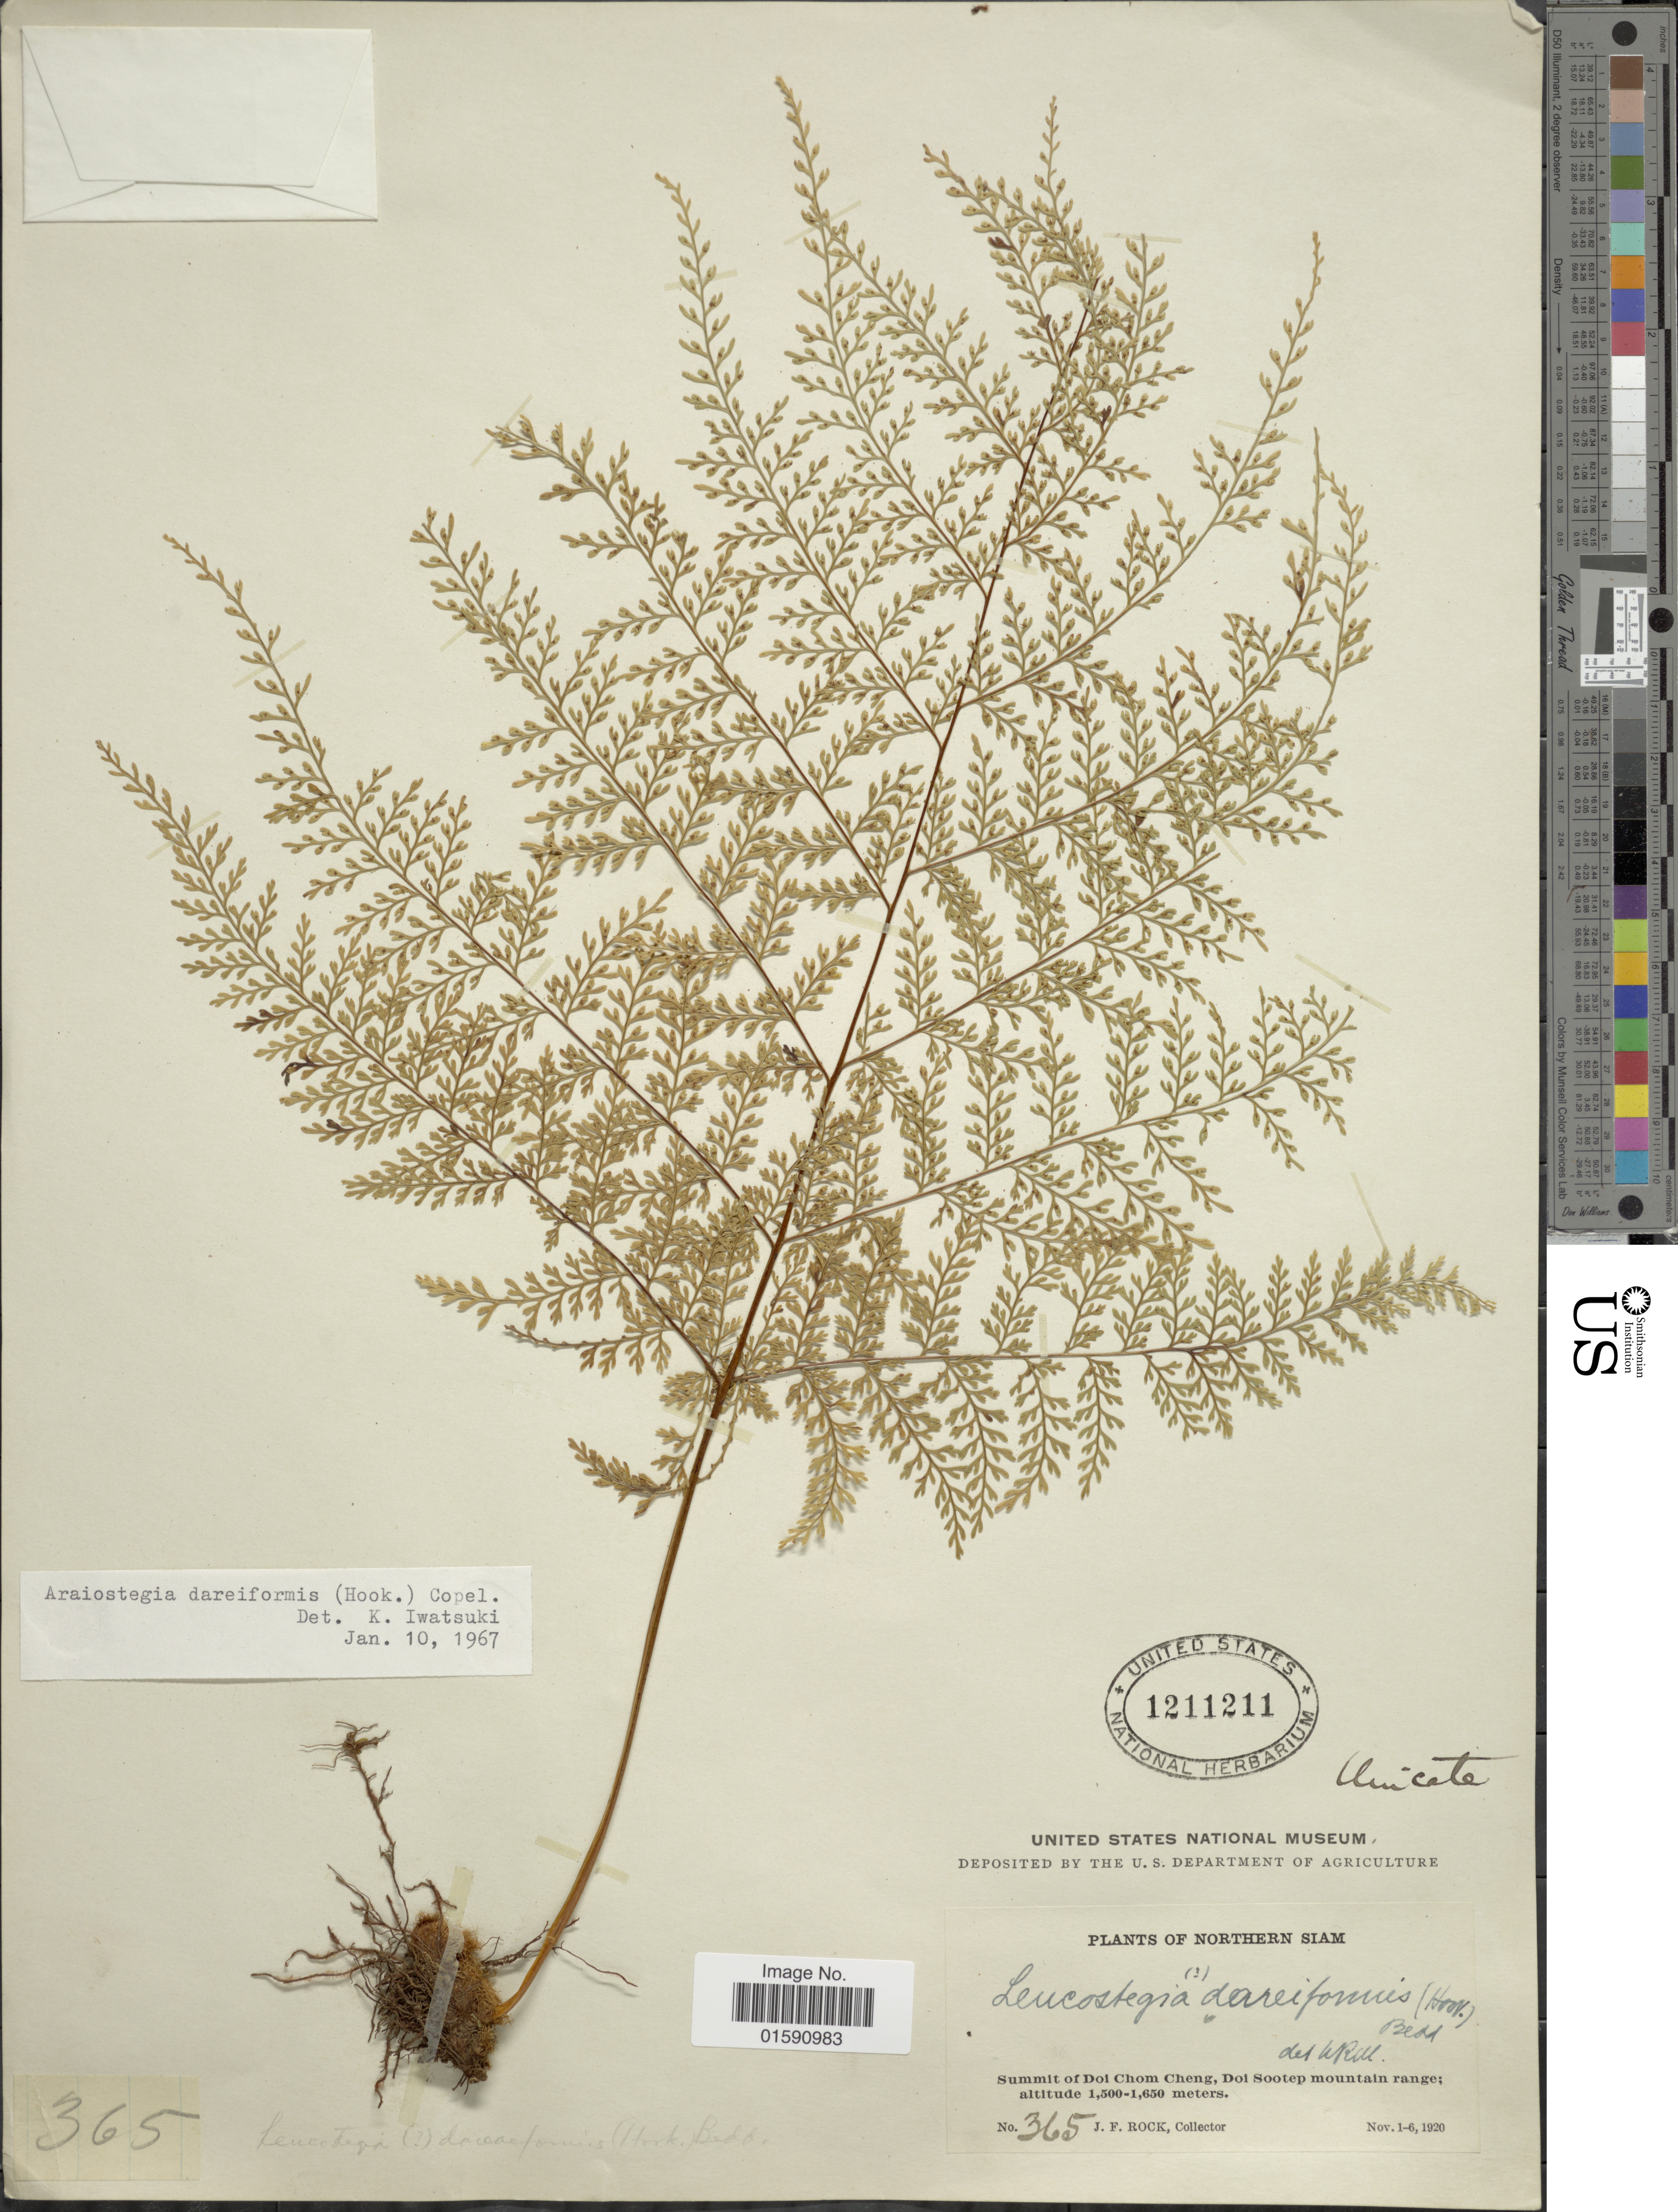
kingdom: Plantae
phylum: Tracheophyta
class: Polypodiopsida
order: Polypodiales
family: Polypodiaceae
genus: Gymnogrammitis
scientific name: Gymnogrammitis dareiformis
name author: (Hook.) Ching ex Tardieu & C. Chr.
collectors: J. Rock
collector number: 365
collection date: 1920-11-01/1920-11-06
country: Thailand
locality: Northern Siam. Summit of Doi Chom Cheng, Doi Sootep mountain range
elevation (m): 1500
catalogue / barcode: US 1211211